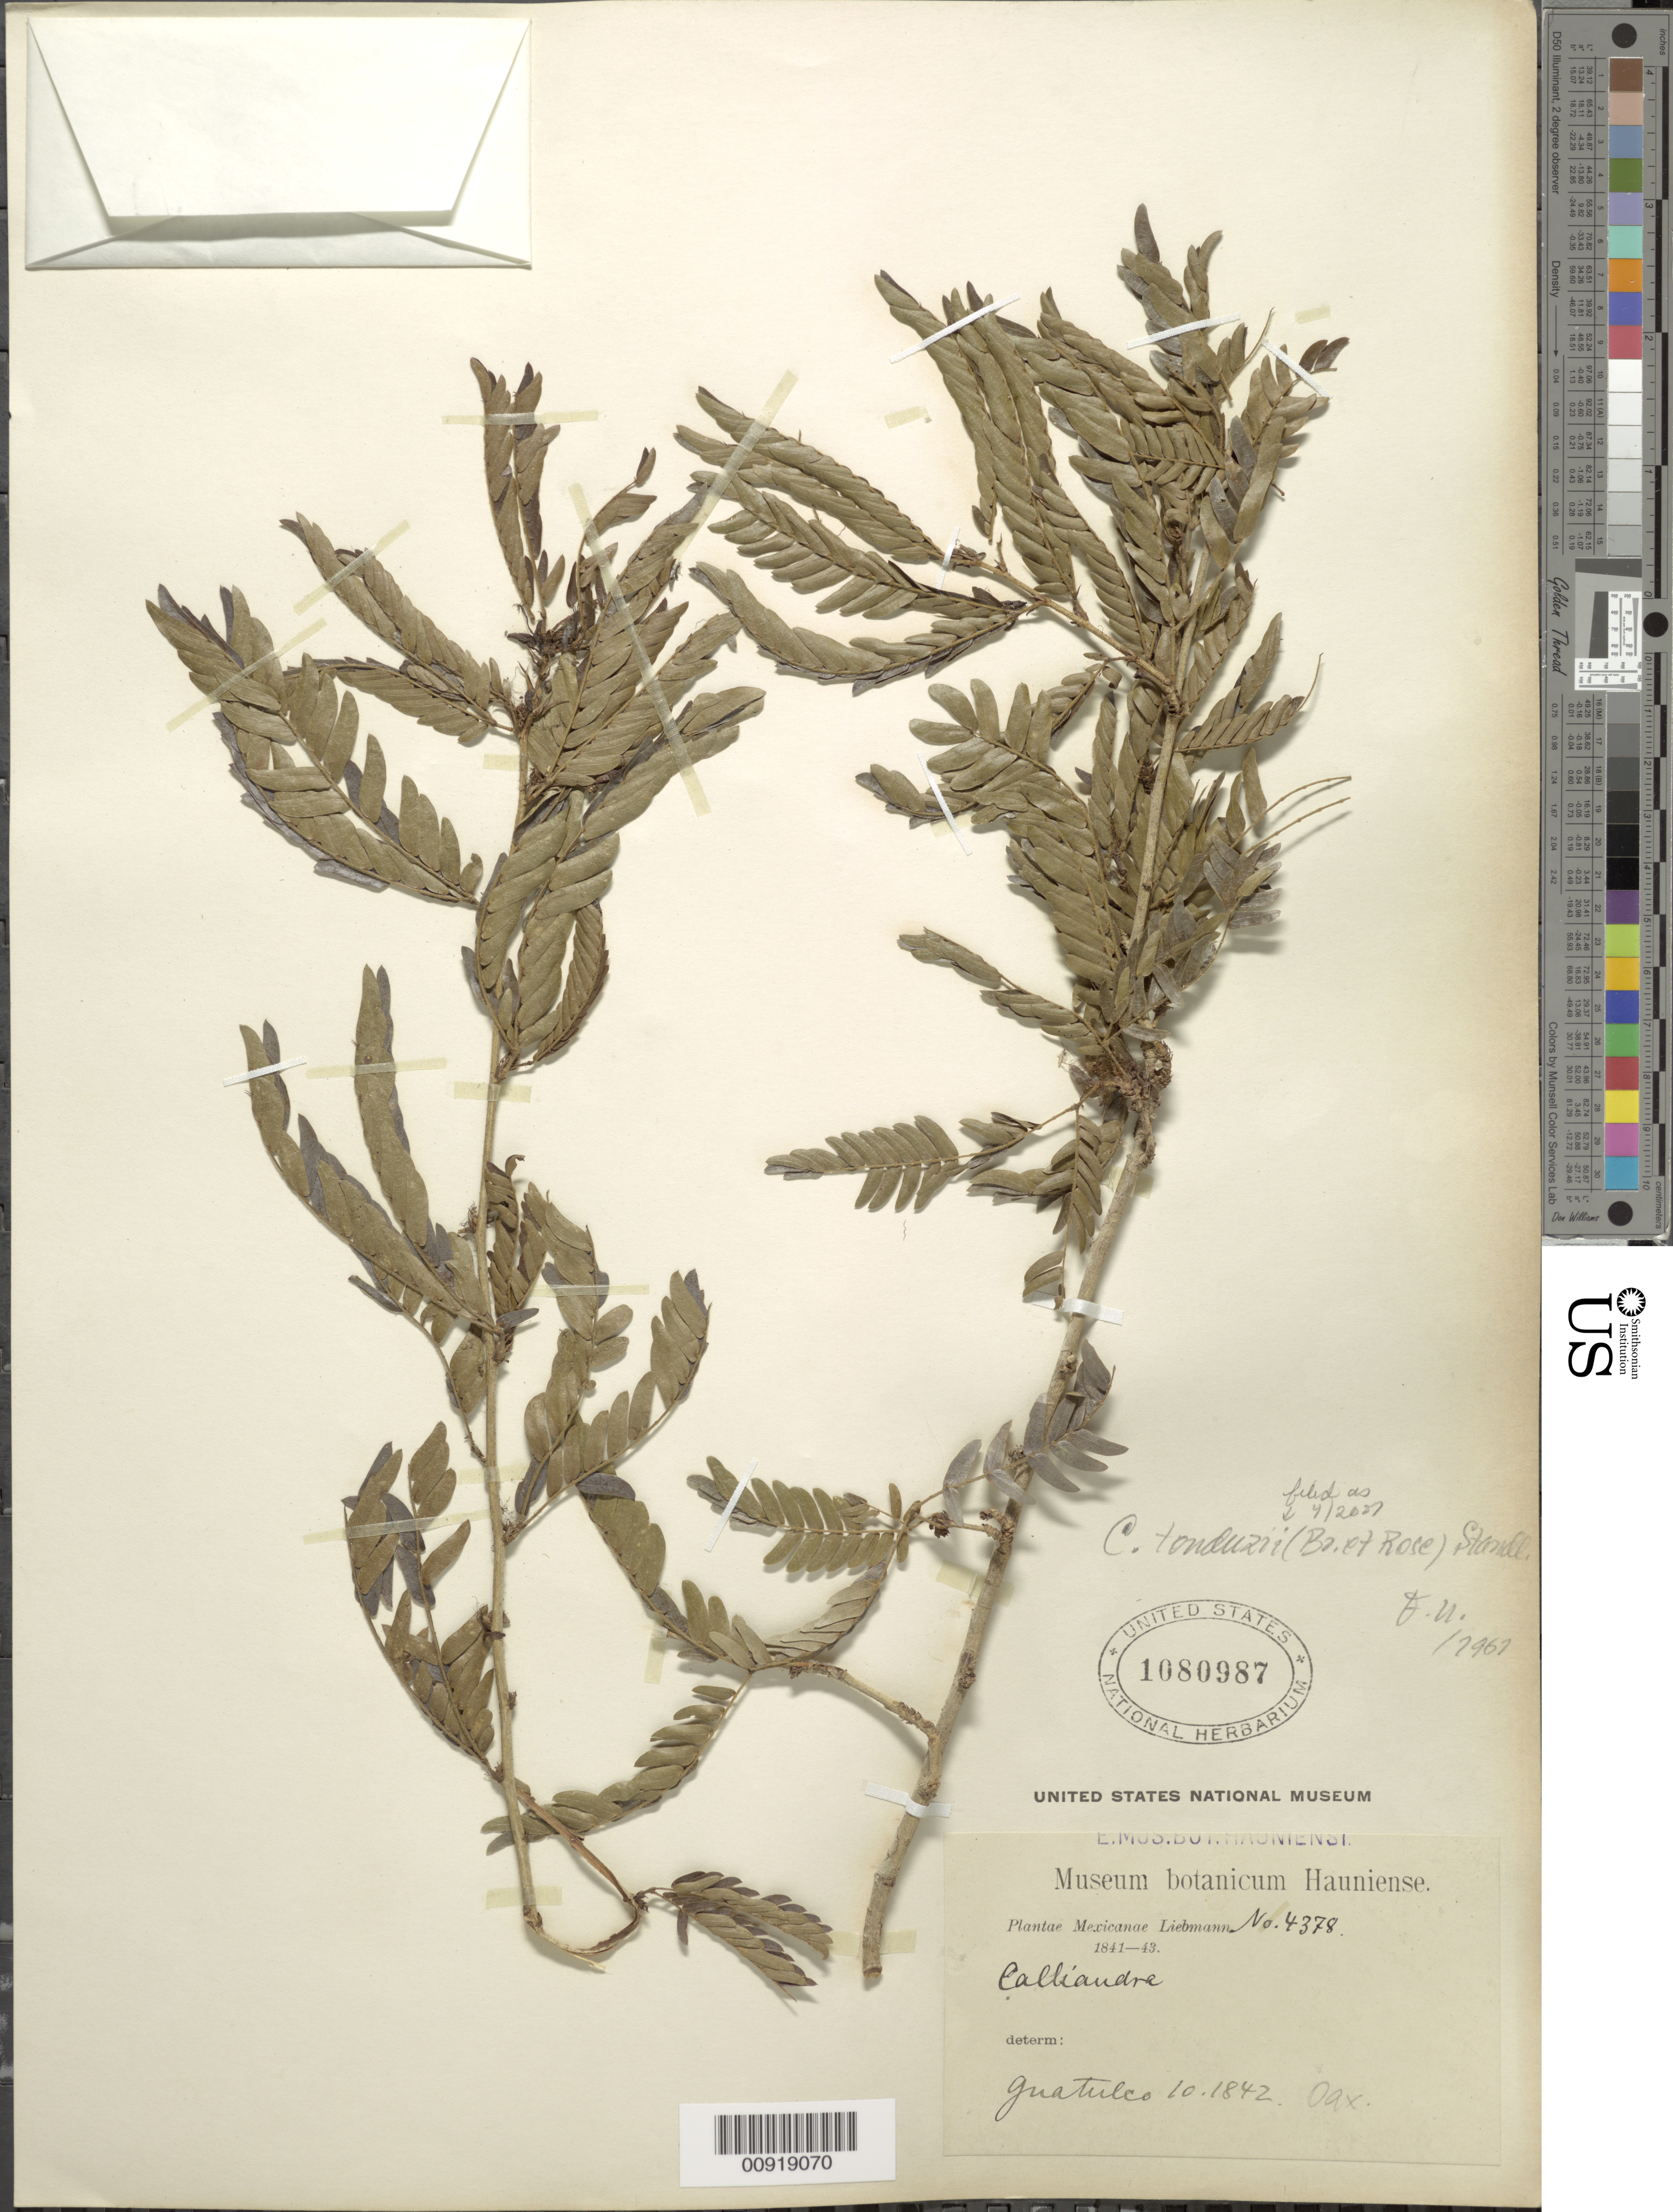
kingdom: Plantae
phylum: Tracheophyta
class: Magnoliopsida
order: Fabales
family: Fabaceae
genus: Calliandra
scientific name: Calliandra tonduzii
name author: (Britton) Standl.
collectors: F. M. Liebmann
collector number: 4378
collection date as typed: Oct 1842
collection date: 1842-10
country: Mexico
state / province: Oaxaca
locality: Guatulco [sic], Oaxaca.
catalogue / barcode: US 1080987